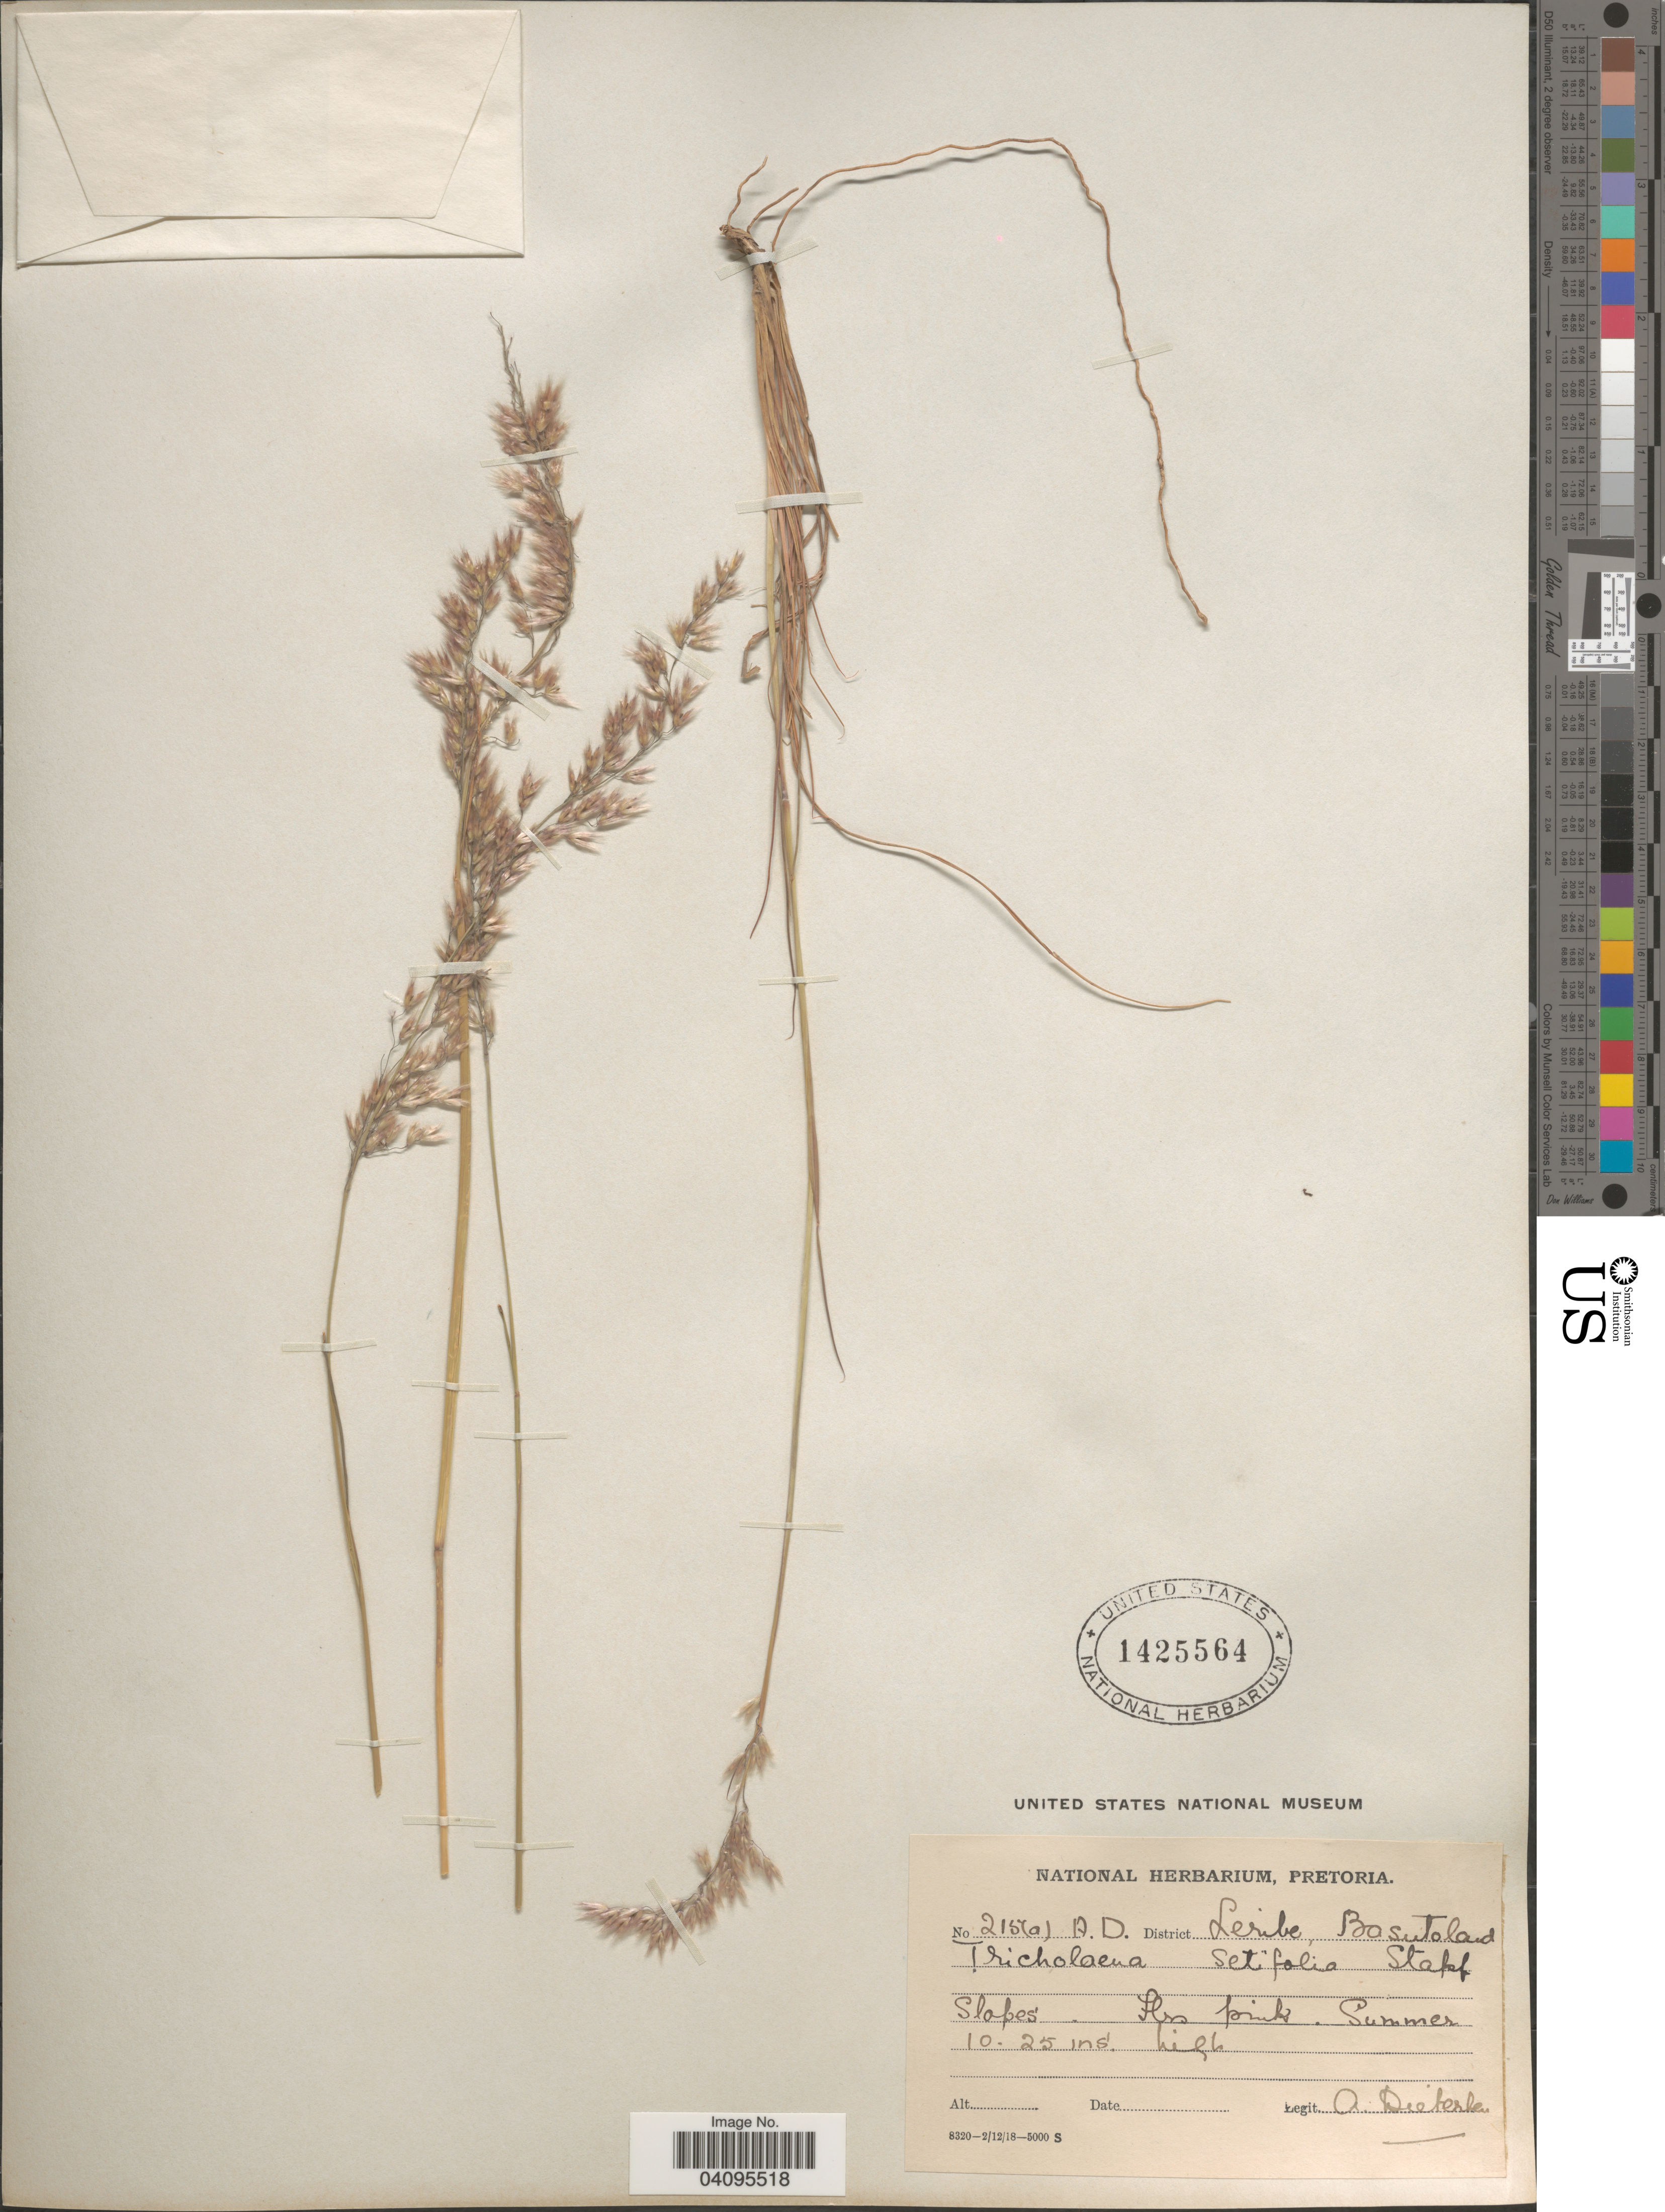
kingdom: Plantae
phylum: Tracheophyta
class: Liliopsida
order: Poales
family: Poaceae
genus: Melinis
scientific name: Melinis nerviglumis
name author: (Franch.) Zizka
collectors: A. Dieterlen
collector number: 2151(a)AD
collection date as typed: Summer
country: Lesotho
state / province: Leribe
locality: District Leribe, Basutoland.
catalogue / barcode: US 1425564